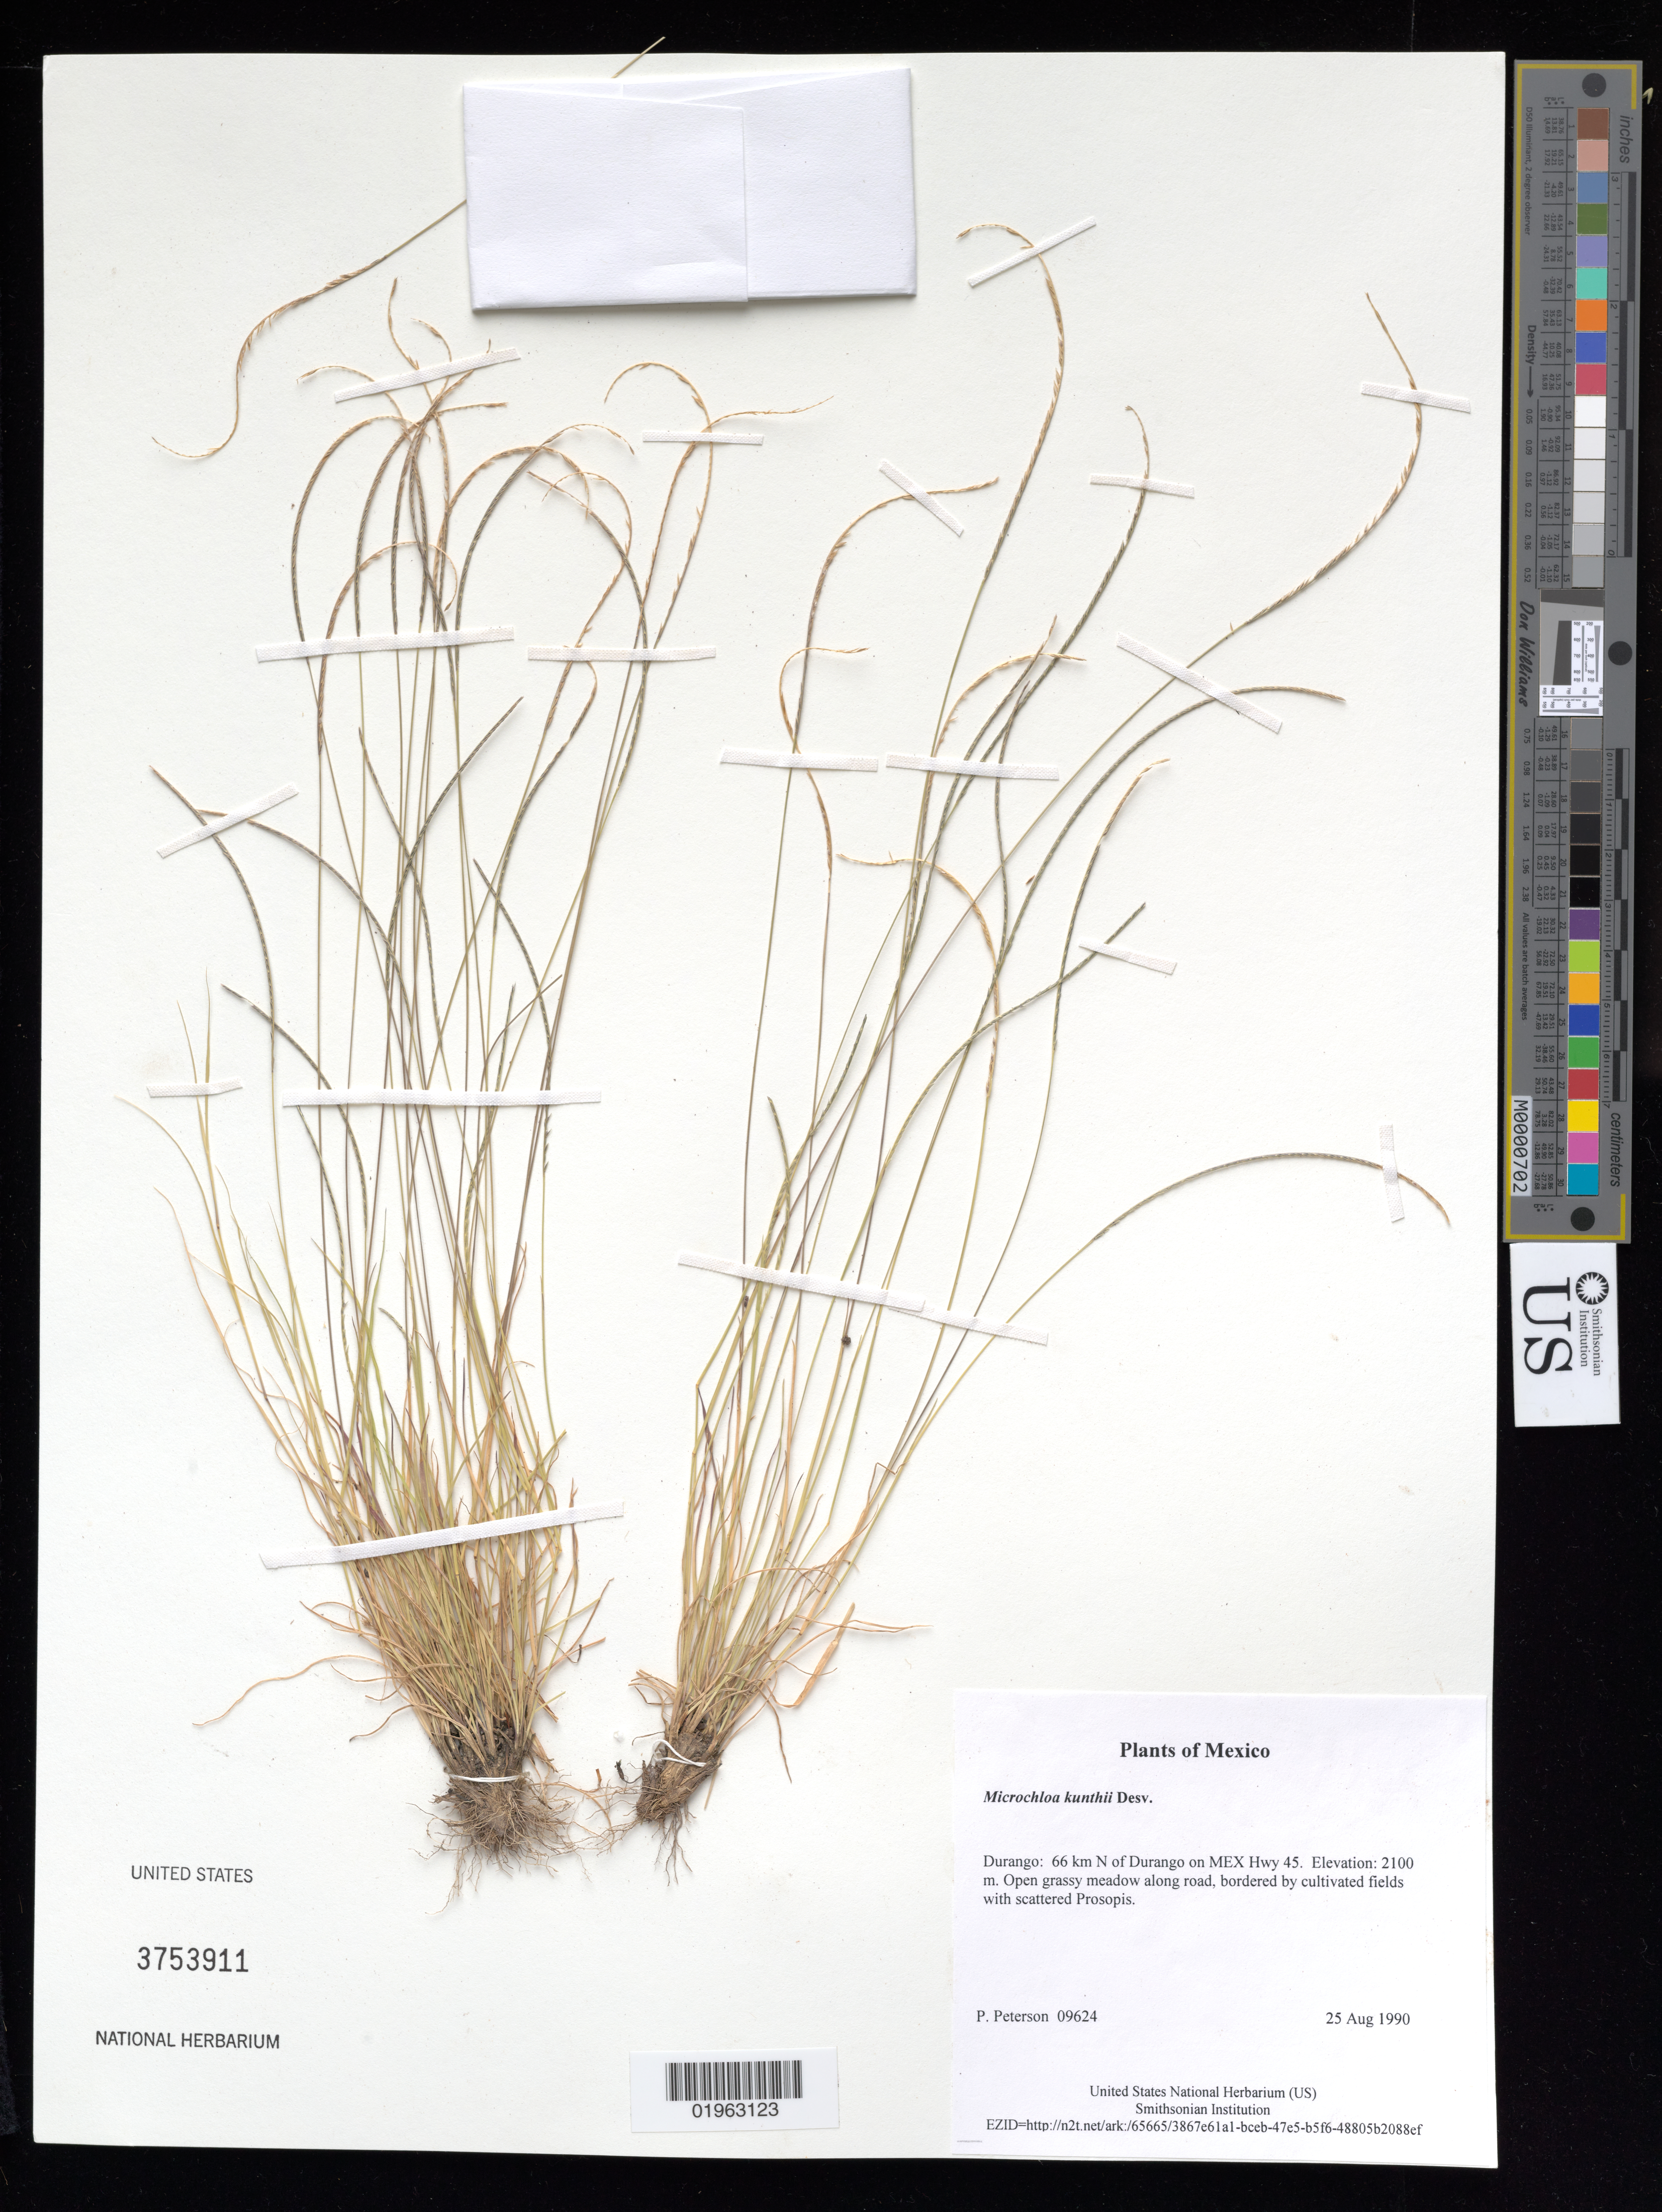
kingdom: Plantae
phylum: Tracheophyta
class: Liliopsida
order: Poales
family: Poaceae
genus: Microchloa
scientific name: Microchloa kunthii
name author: Desv.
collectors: P. M. Peterson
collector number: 09624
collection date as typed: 25 Aug 1990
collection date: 1990-08-25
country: Mexico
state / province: Durango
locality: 66 km N of Durango on MEX Hwy 45.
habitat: Open grassy meadow along road, bordered by cultivated fields with scattered Prosopis.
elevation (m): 2100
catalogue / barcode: US 3753911